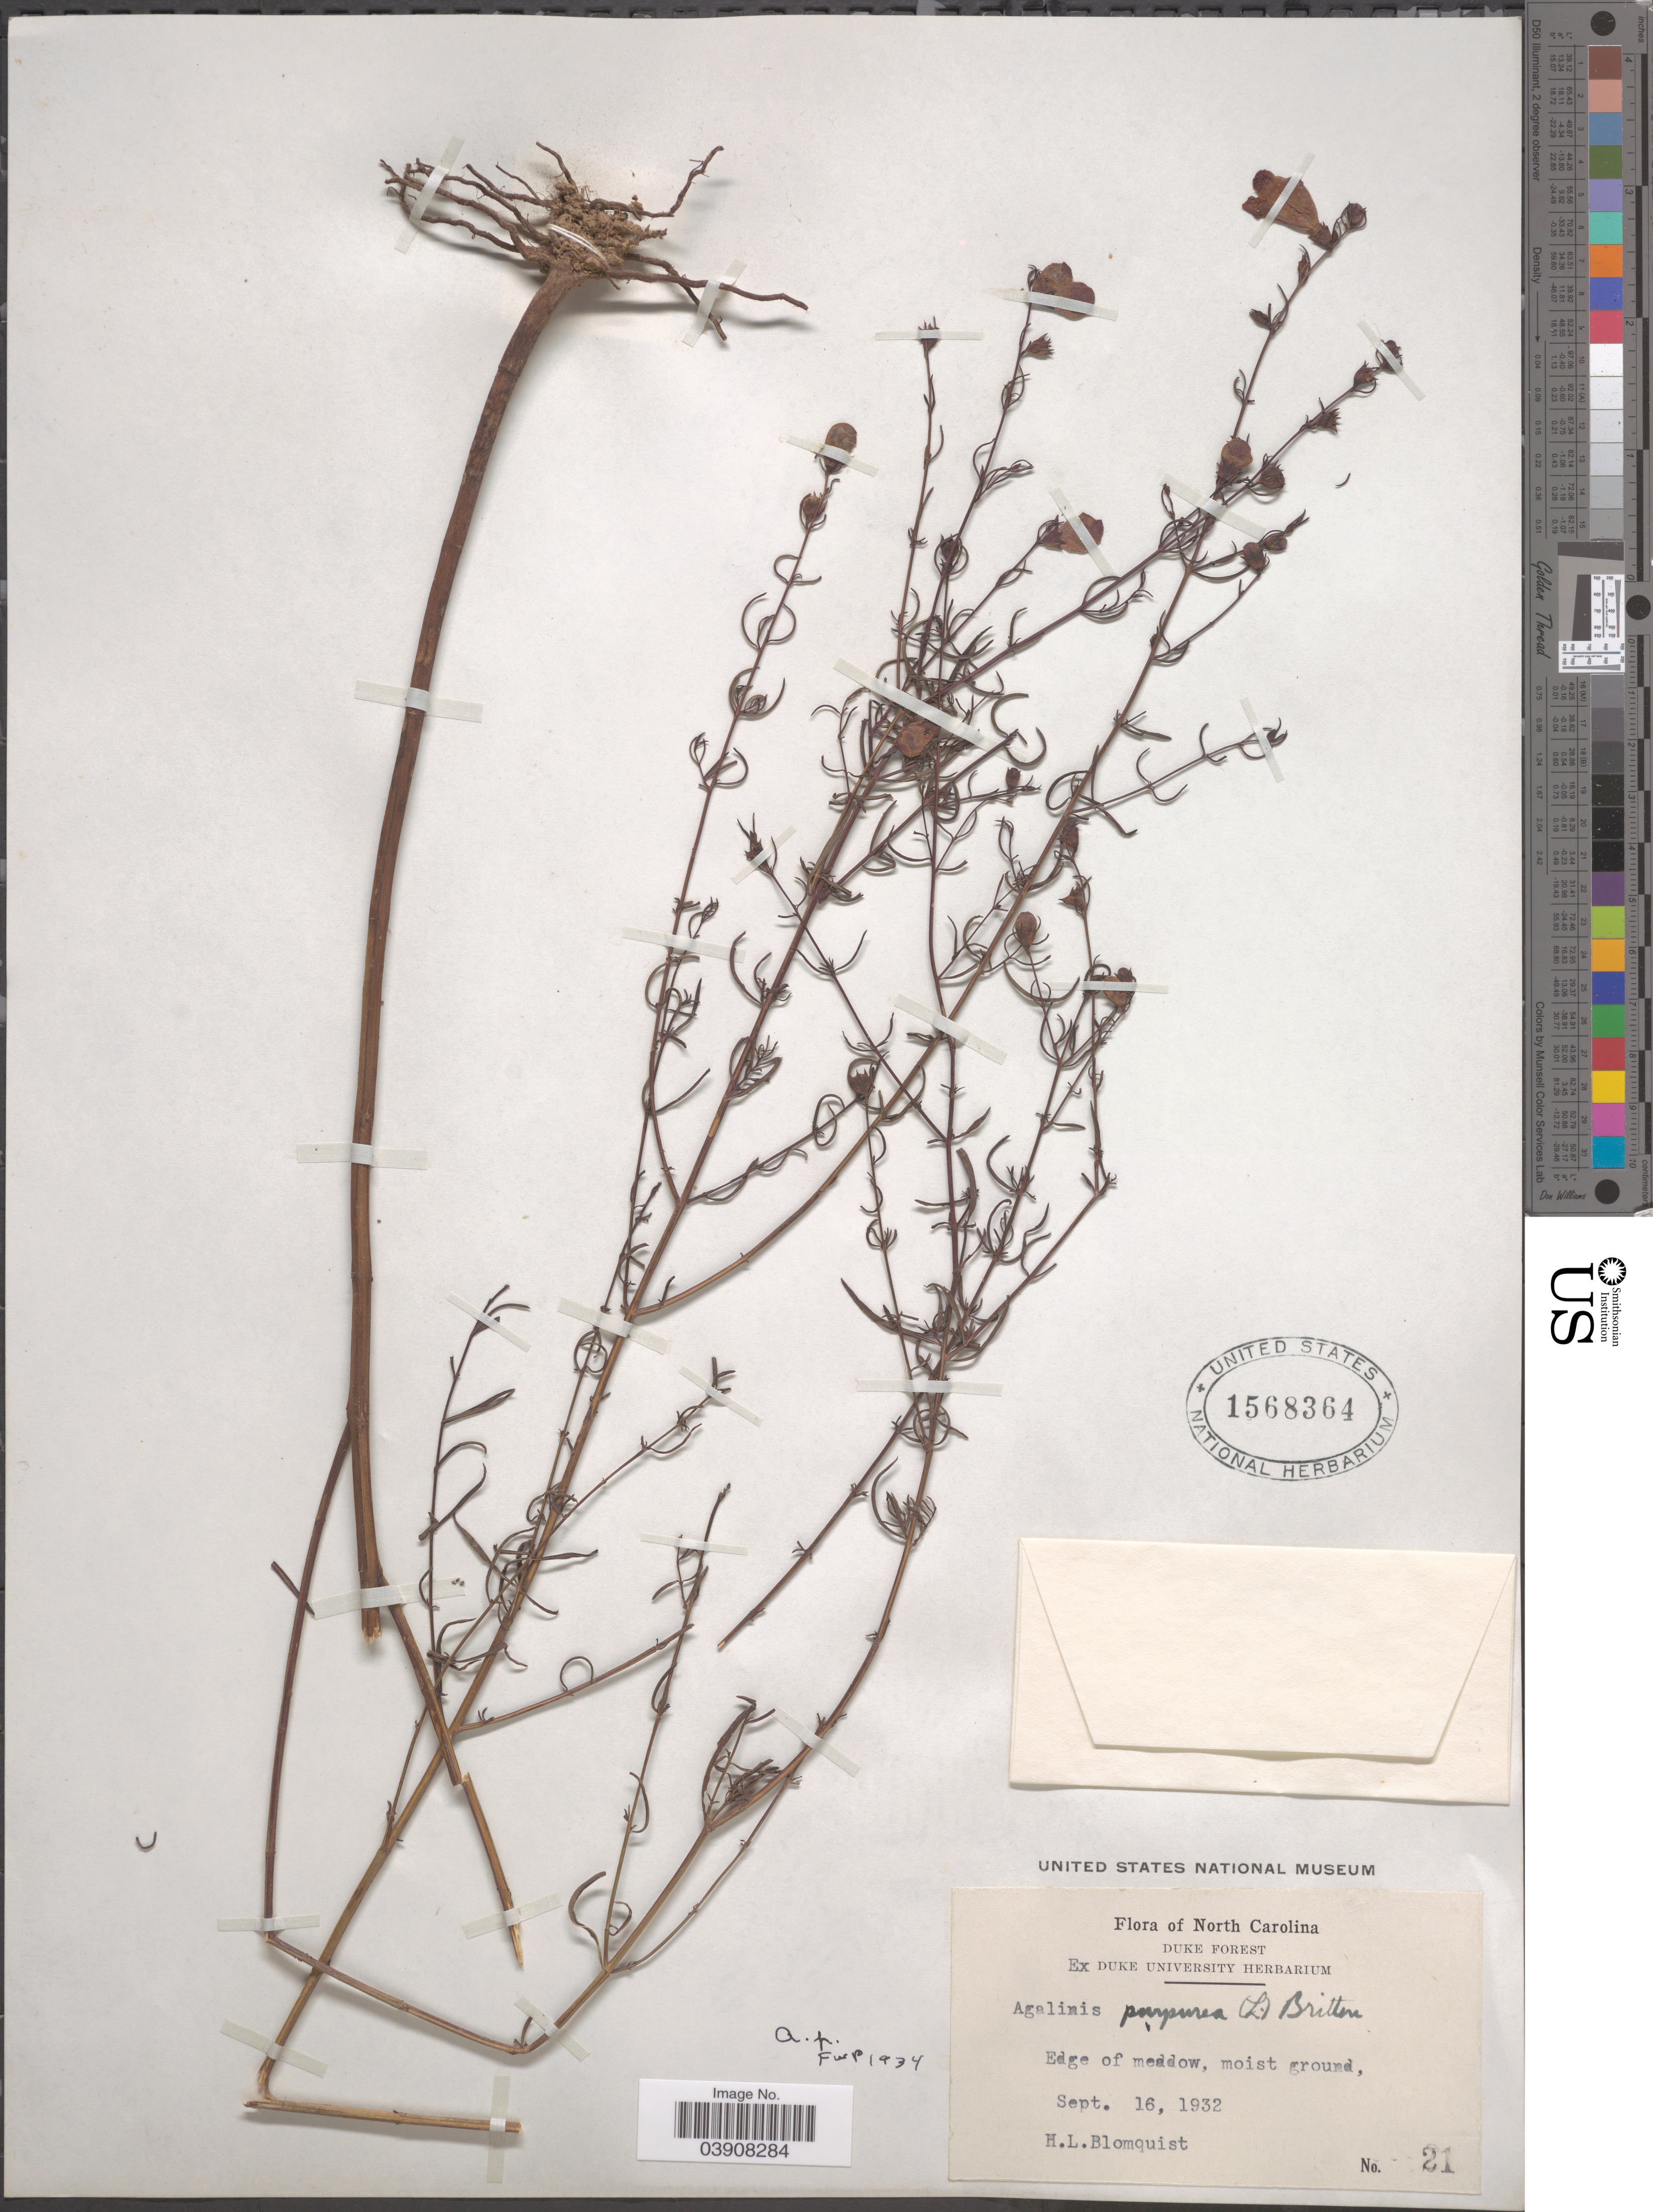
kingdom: Plantae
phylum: Tracheophyta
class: Magnoliopsida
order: Lamiales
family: Orobanchaceae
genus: Agalinis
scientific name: Agalinis purpurea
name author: (L.) Pennell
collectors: H. Blomquist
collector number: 21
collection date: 1932-09-16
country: United States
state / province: North Carolina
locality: Edge of meadow, moist ground.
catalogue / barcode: US 1568364